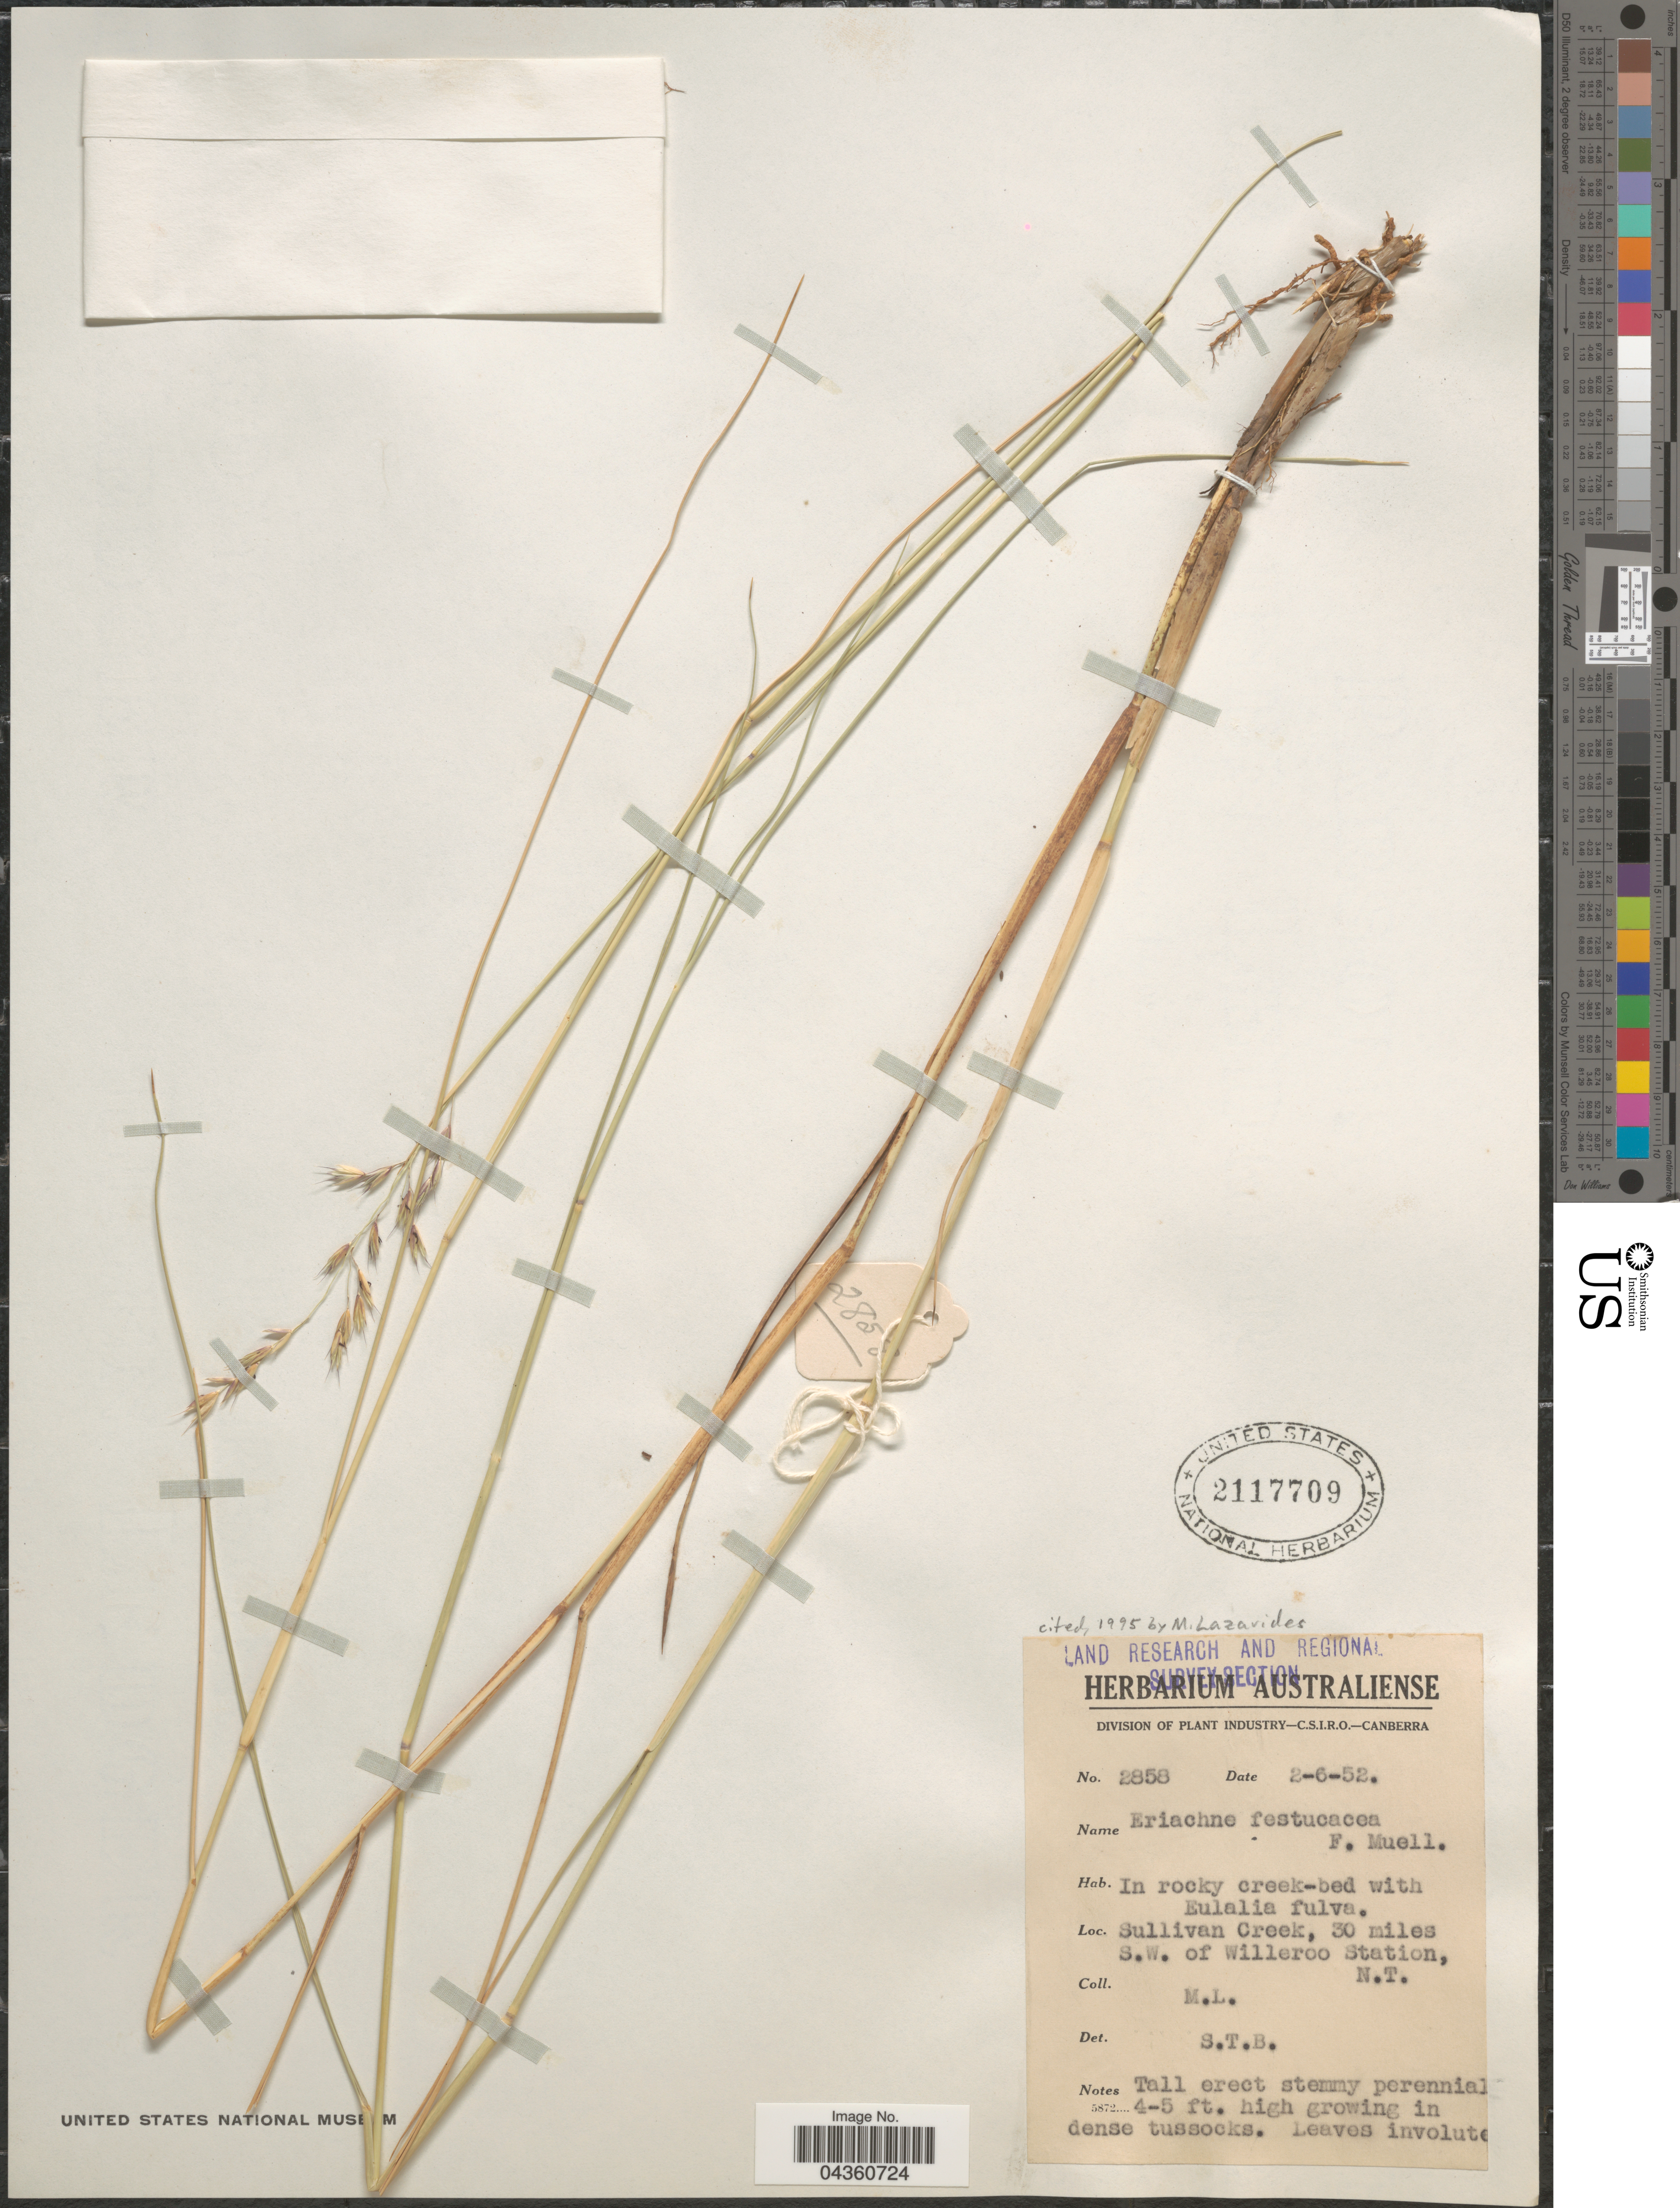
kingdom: Plantae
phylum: Tracheophyta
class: Liliopsida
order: Poales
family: Poaceae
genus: Eriachne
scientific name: Eriachne festucacea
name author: F. Muell.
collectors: M. L.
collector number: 2858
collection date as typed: Transcribed d/m/y: 2/6/52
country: Australia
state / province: Northern Territory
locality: Land Research and Regional Survey Section. Sullivan Creek, 30 miles S.W. of Willeroo Station.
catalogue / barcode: US 2117709